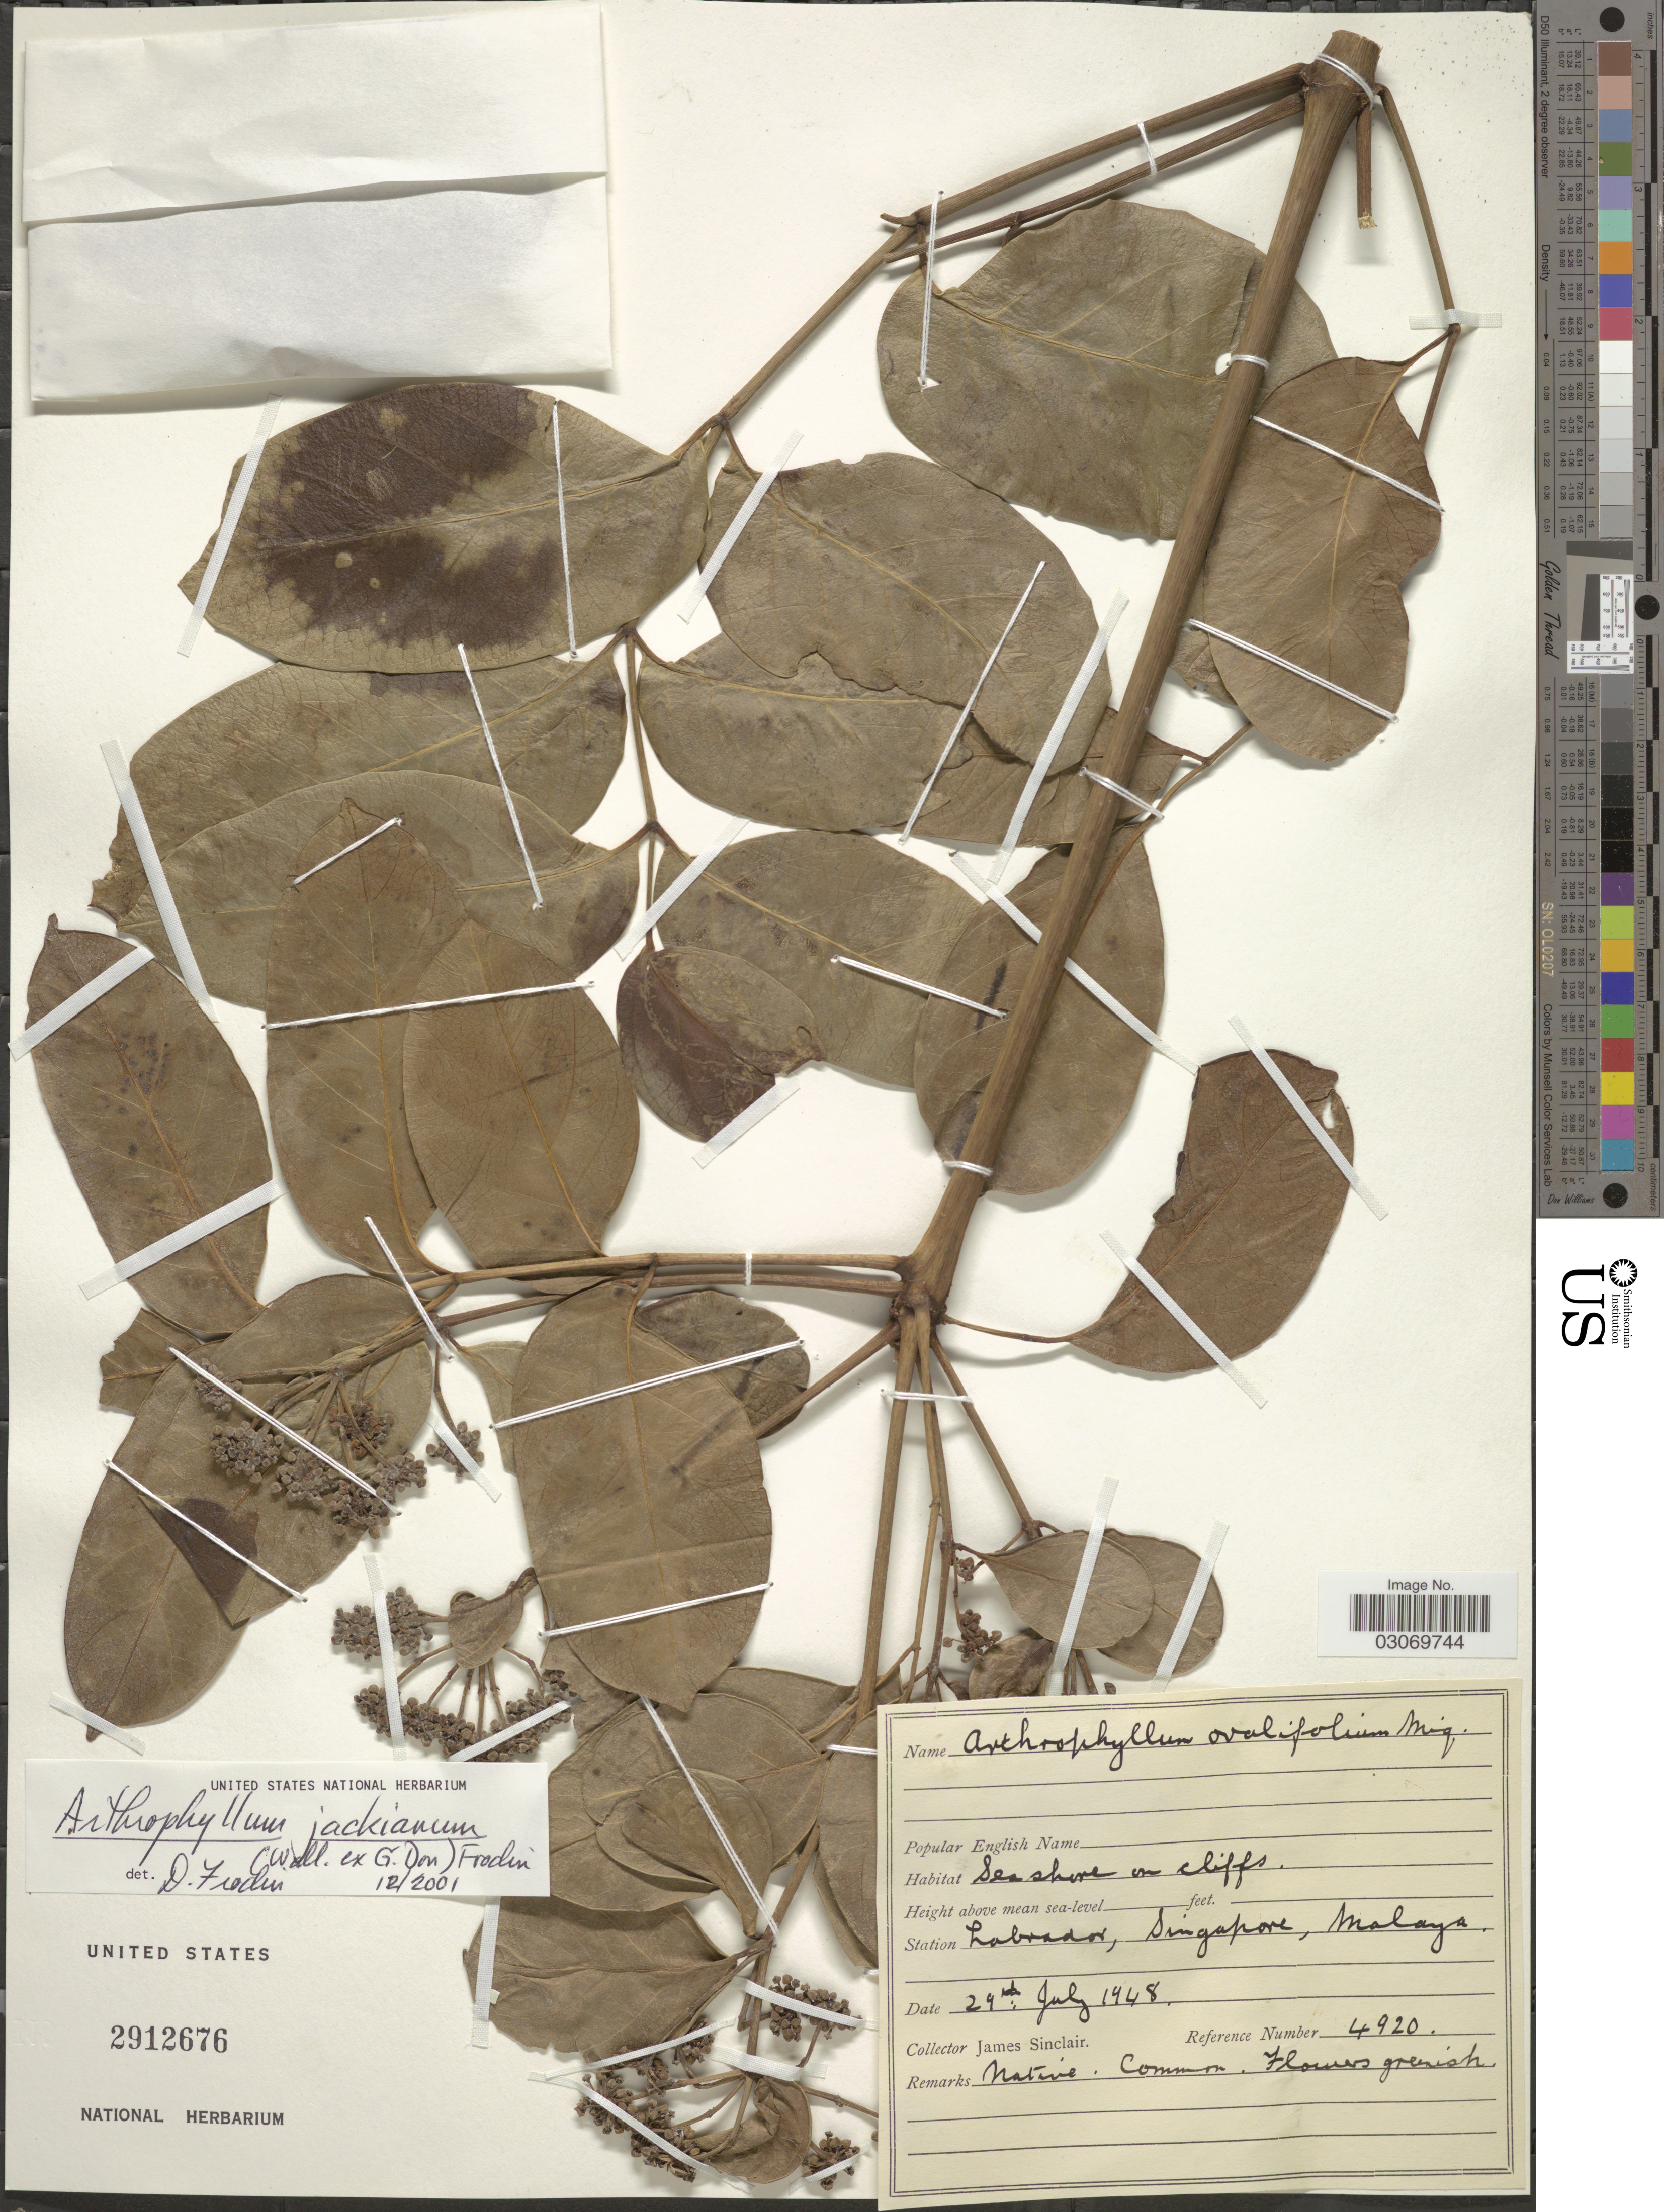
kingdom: Plantae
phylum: Tracheophyta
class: Magnoliopsida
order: Apiales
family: Araliaceae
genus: Arthrophyllum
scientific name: Arthrophyllum jackianum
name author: Frodin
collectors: J. Sinclair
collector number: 4920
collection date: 1948-07-29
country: Singapore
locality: Station Labrador, Malaya.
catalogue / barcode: US 2912676